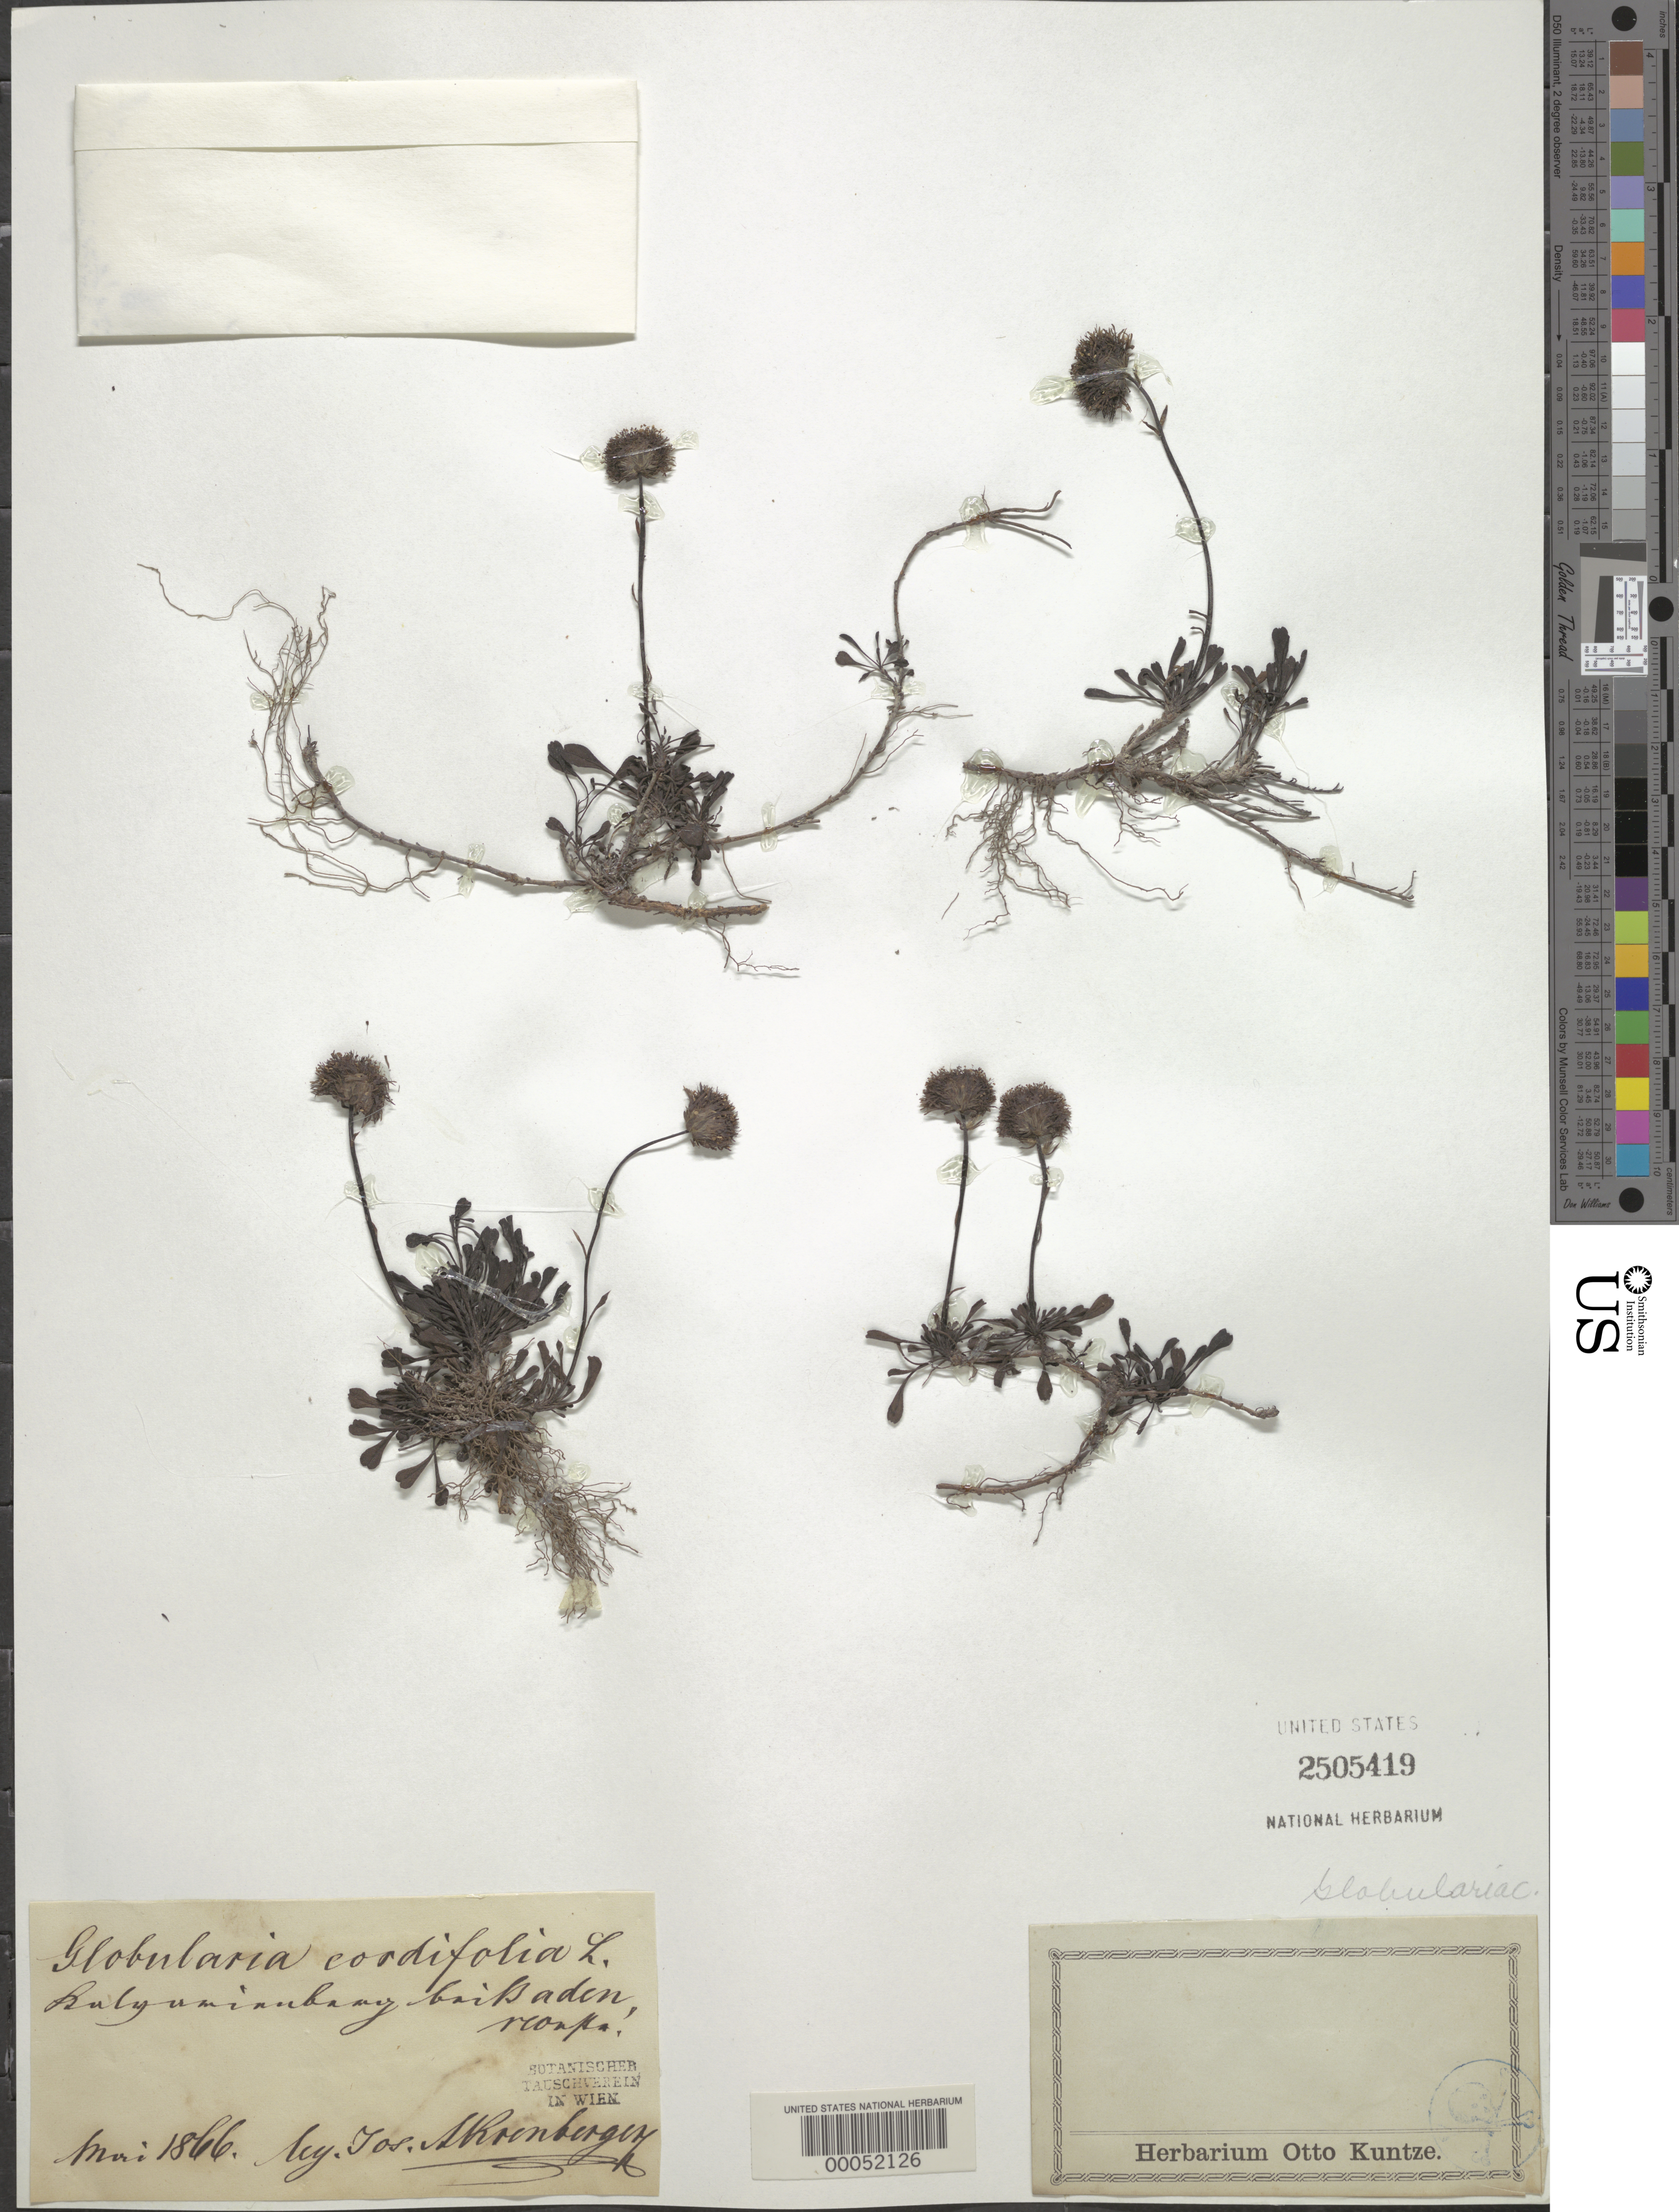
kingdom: Plantae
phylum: Tracheophyta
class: Magnoliopsida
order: Lamiales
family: Plantaginaceae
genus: Globularia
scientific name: Globularia cordifolia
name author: L.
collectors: -. Shrenberger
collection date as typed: May 1866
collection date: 1866-05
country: Panama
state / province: Chiriquí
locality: Around San Felix.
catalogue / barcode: US 2505419